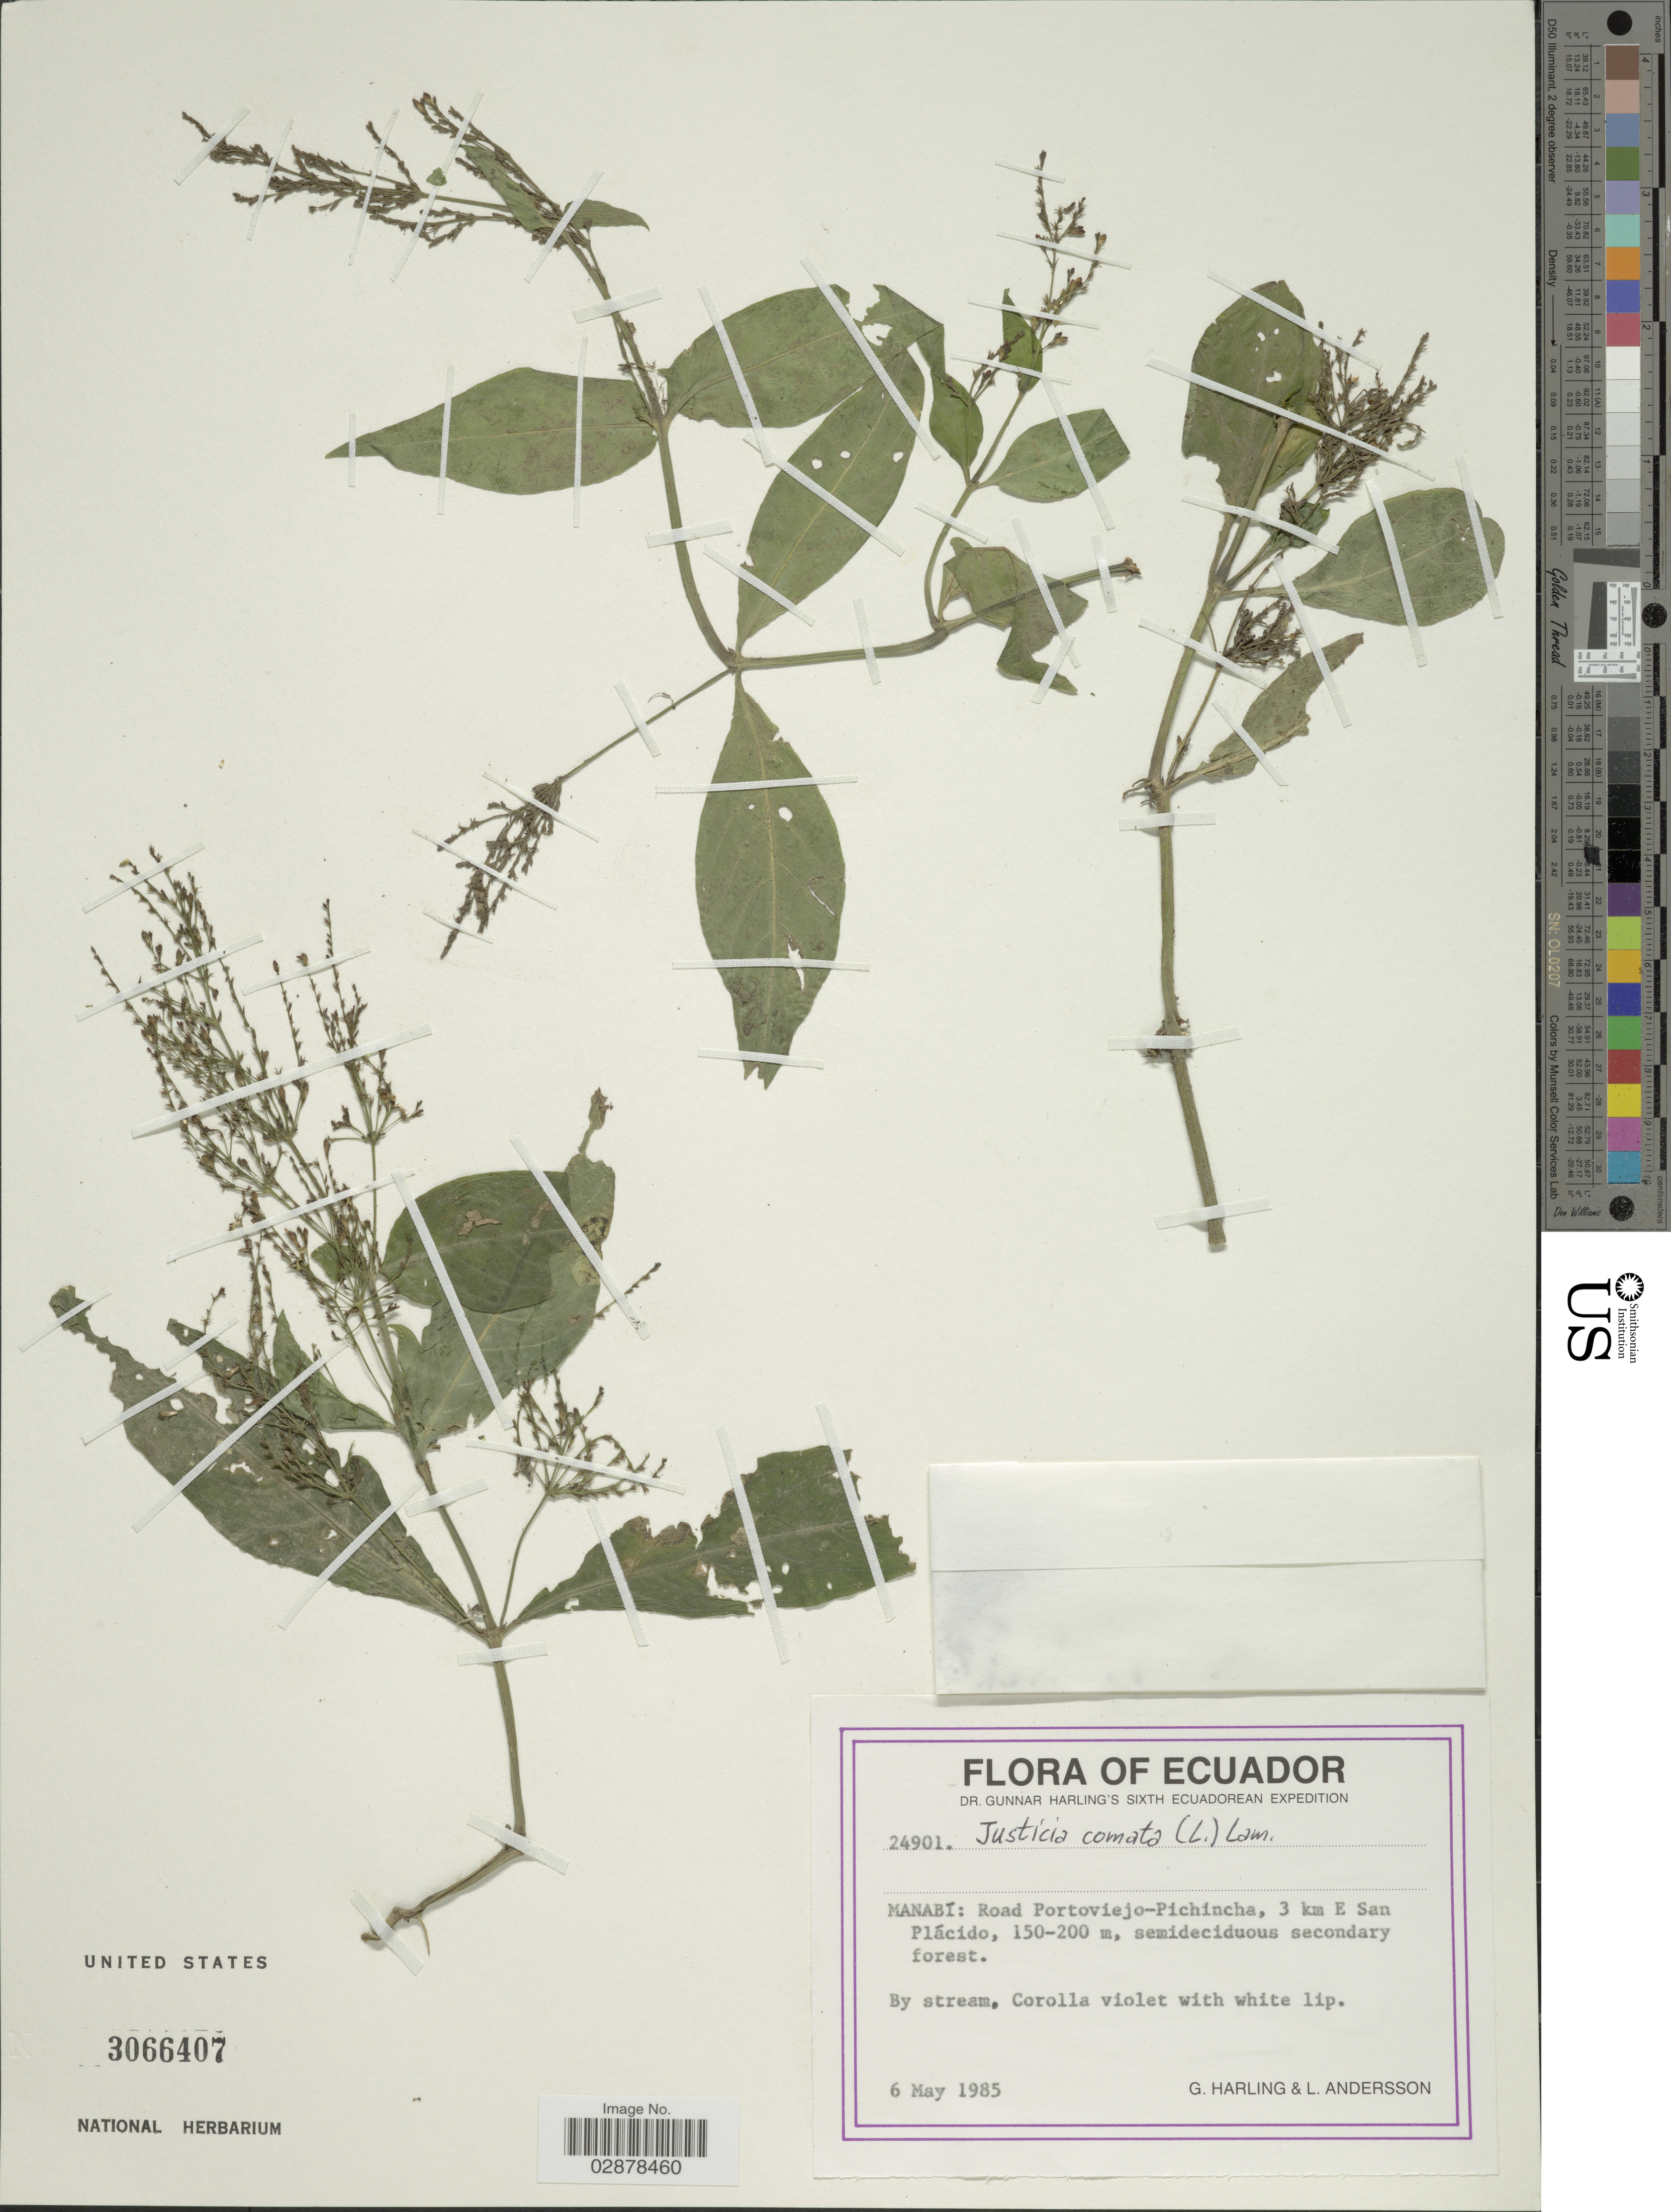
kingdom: Plantae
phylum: Tracheophyta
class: Magnoliopsida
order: Lamiales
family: Acanthaceae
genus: Justicia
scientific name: Justicia comata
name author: (L.) Lam.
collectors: G. Harling & L. Andersson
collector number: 24901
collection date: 1985-05-06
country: Ecuador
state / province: Manabí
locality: Road Portoviejo-Pichincha, 3 km E San Plácido.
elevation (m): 150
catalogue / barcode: US 3066407